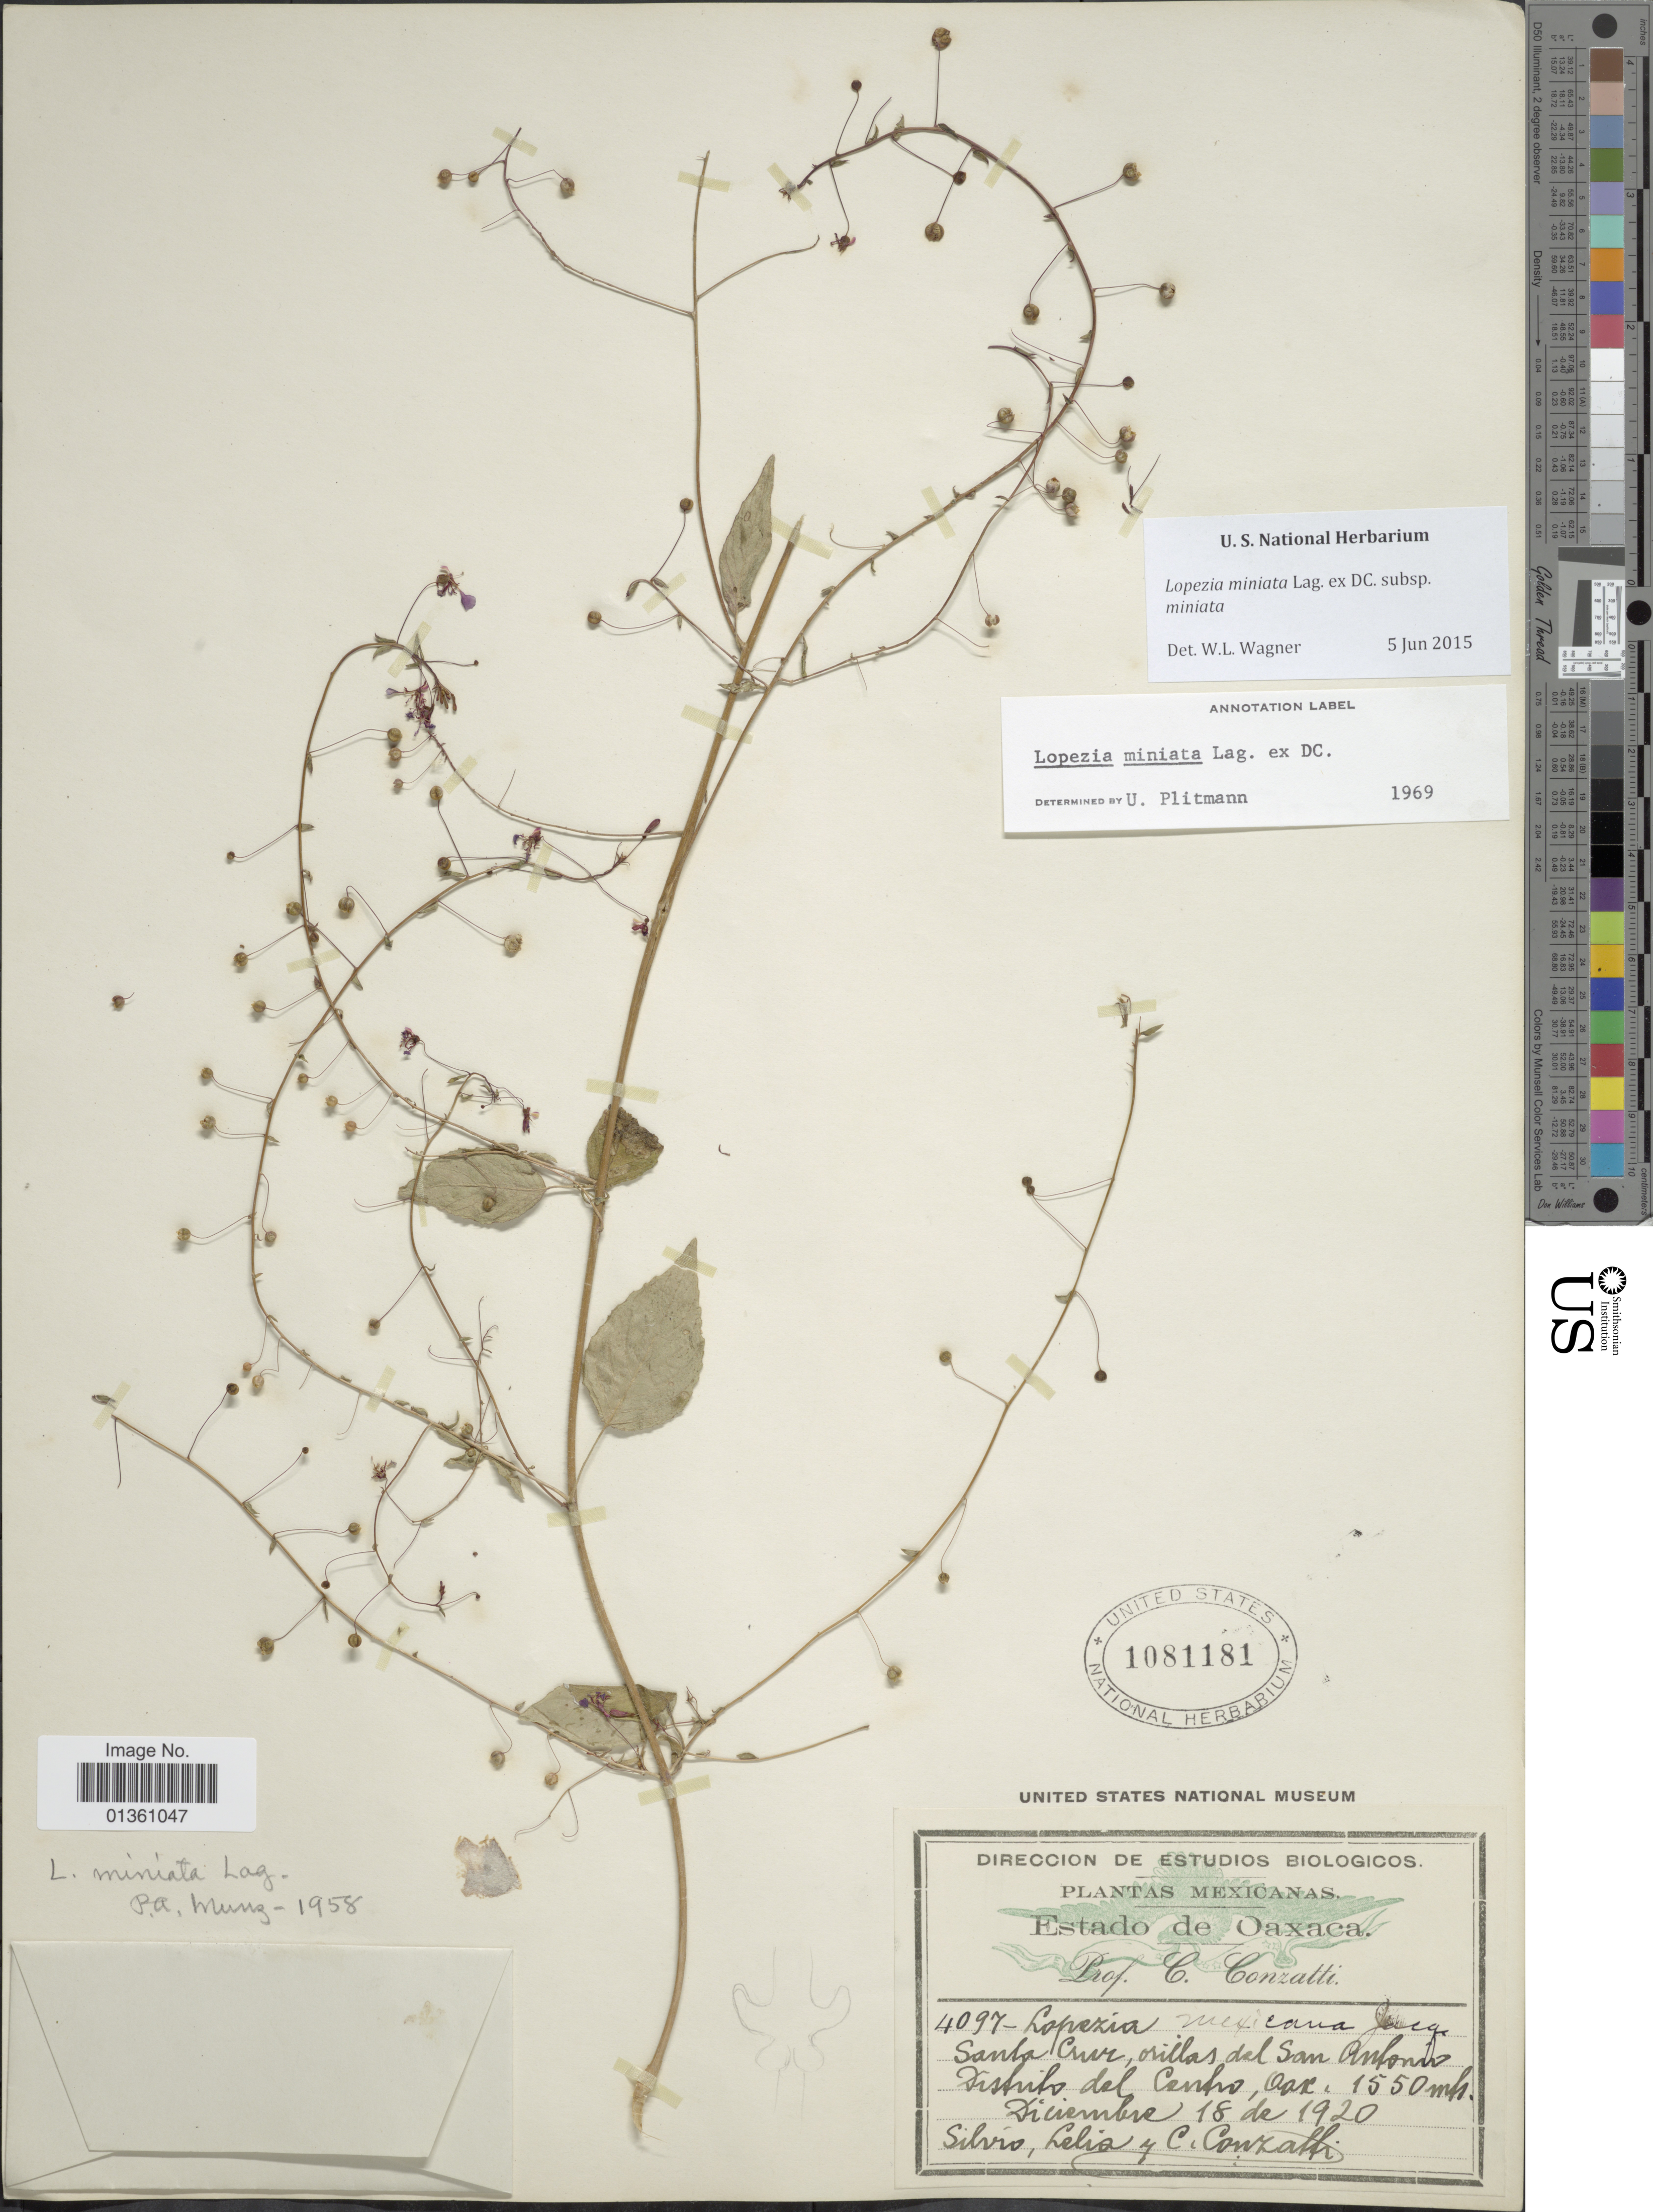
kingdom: Plantae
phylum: Tracheophyta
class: Magnoliopsida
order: Myrtales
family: Onagraceae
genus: Lopezia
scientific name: Lopezia miniata subsp. miniata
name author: Lag. ex DC.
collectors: C. Conzatti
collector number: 4097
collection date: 1920-12-18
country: Mexico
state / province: Oaxaca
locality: Santa Cruz, orillas del San Antonio. Distrito del Cantro.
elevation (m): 1550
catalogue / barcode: US 1081181